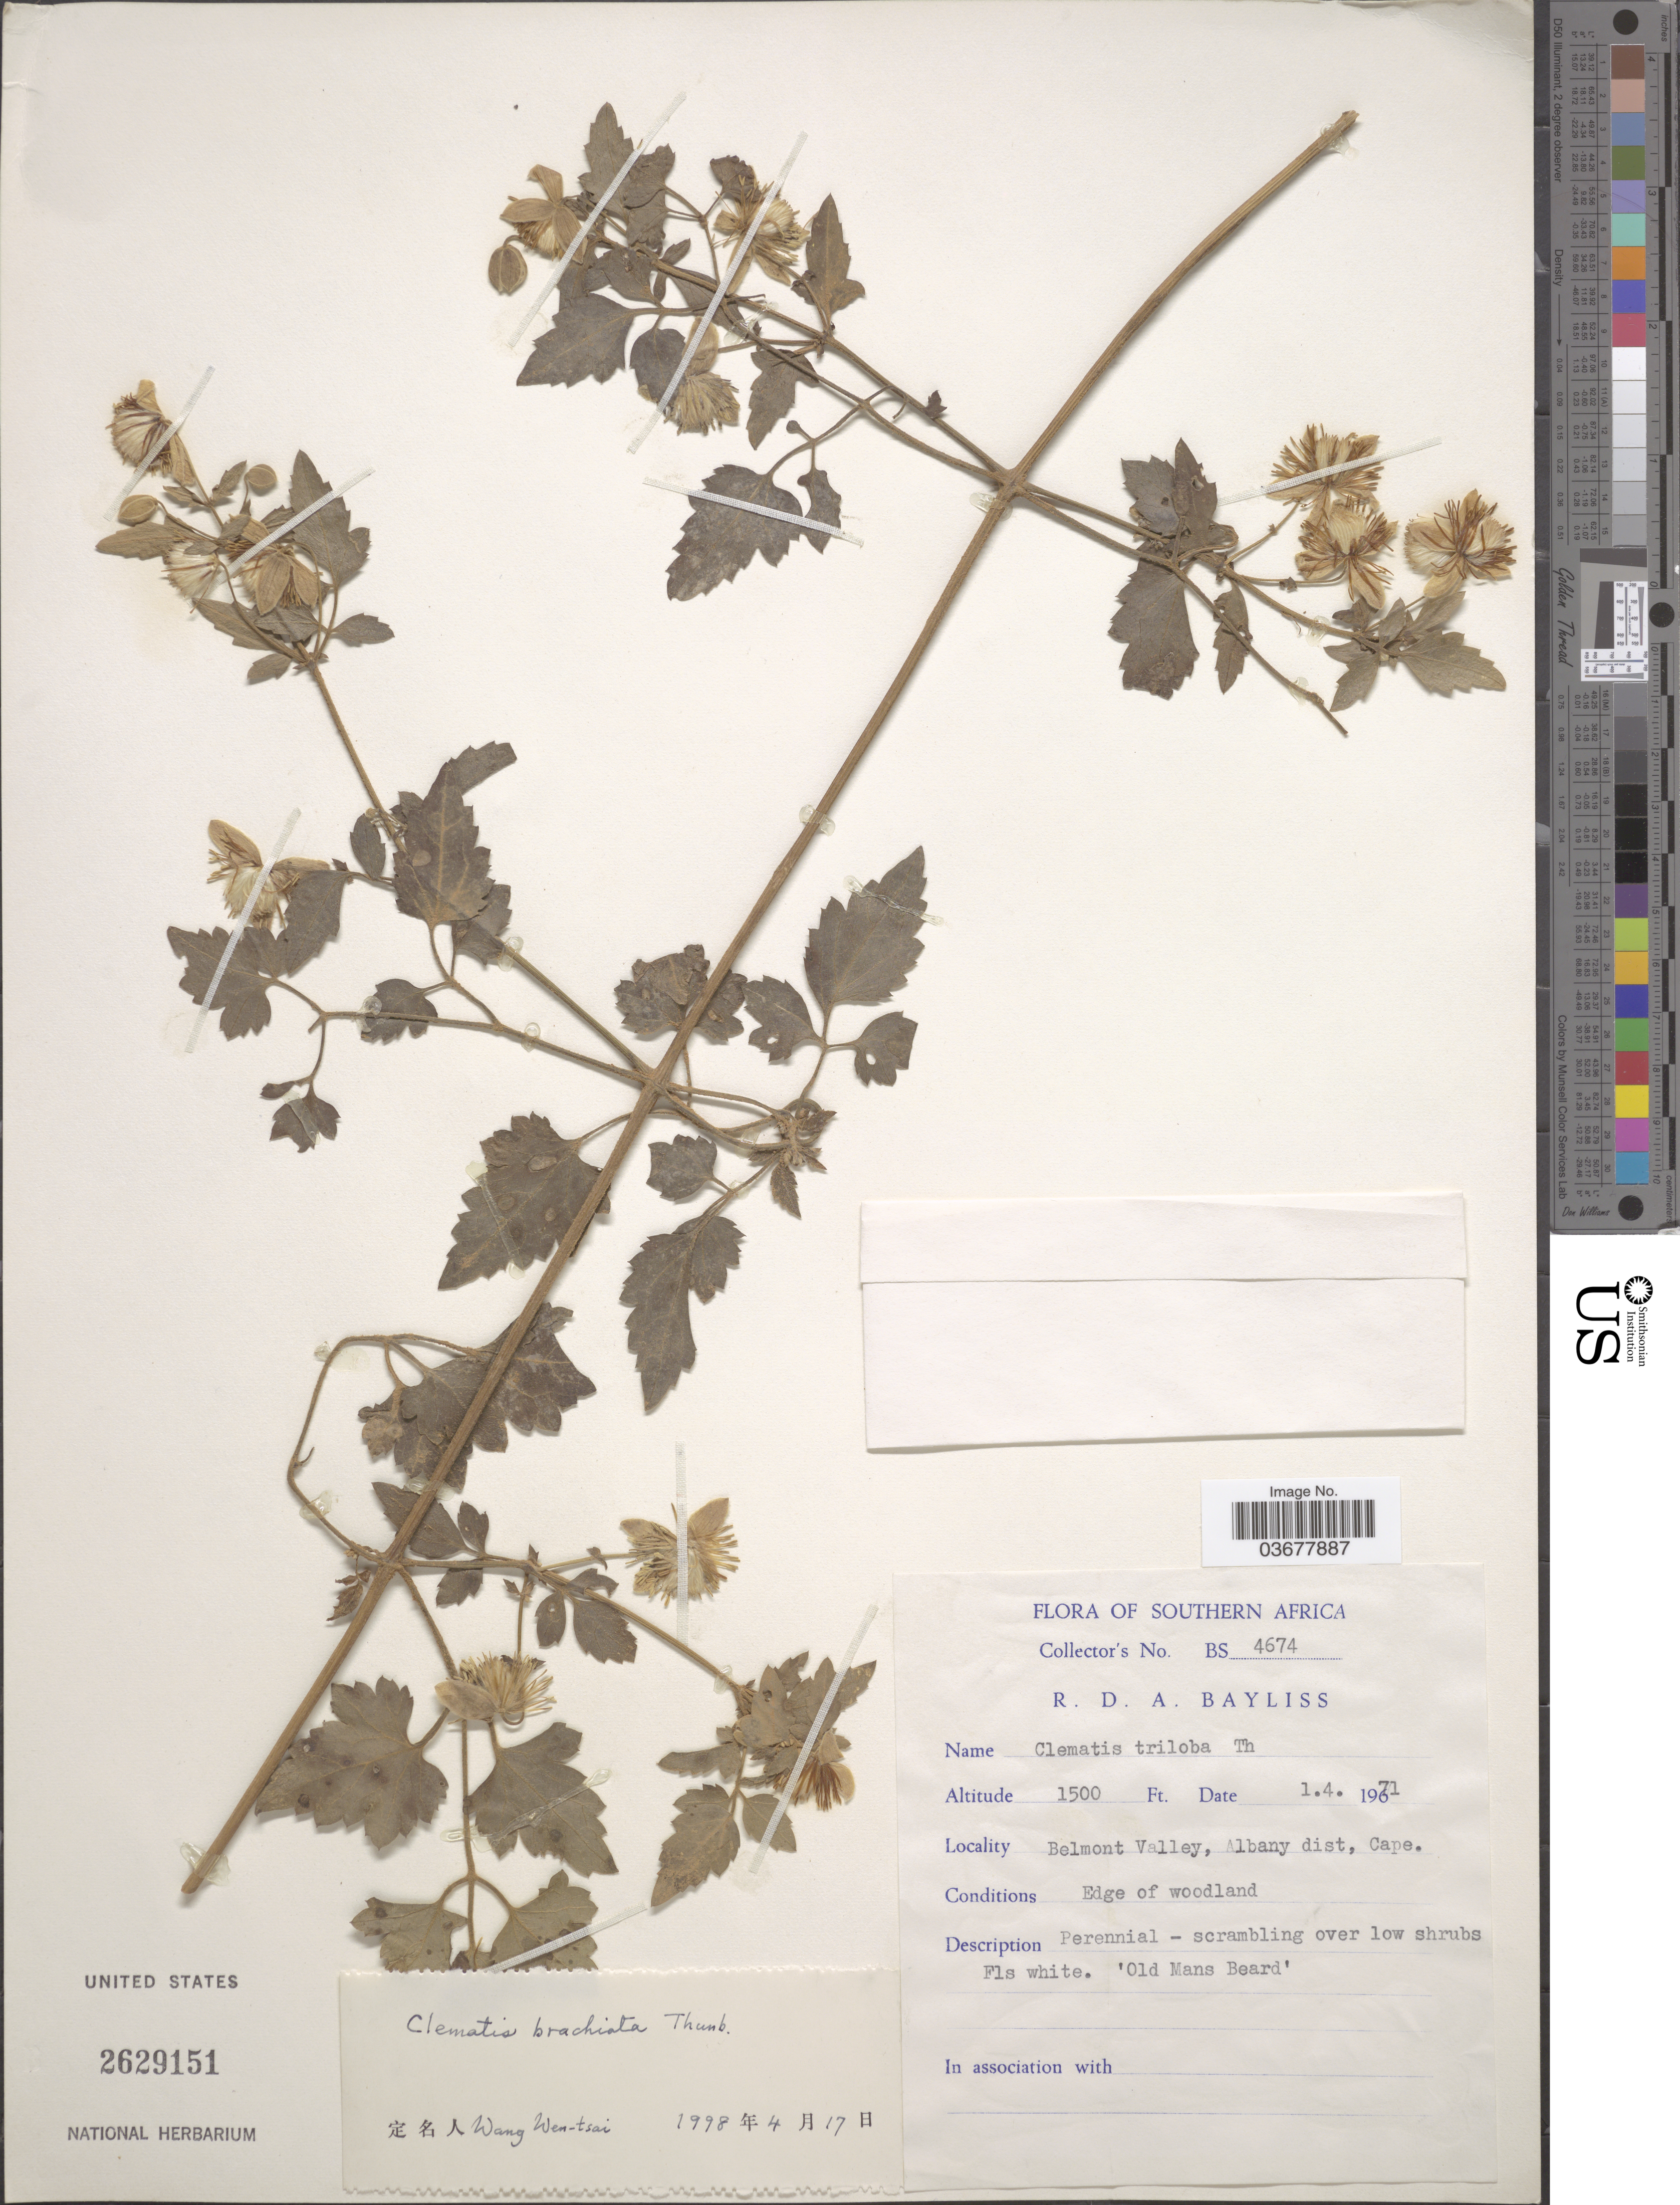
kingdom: Plantae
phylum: Tracheophyta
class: Magnoliopsida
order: Ranunculales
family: Ranunculaceae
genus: Clematis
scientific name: Clematis brachiata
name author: Thunb.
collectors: R. Bayliss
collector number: BS4674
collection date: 1971-04-01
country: South Africa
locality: Southern Africa. Belmont Valley, Albany dist, Cape.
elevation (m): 457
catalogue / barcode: US 2629151